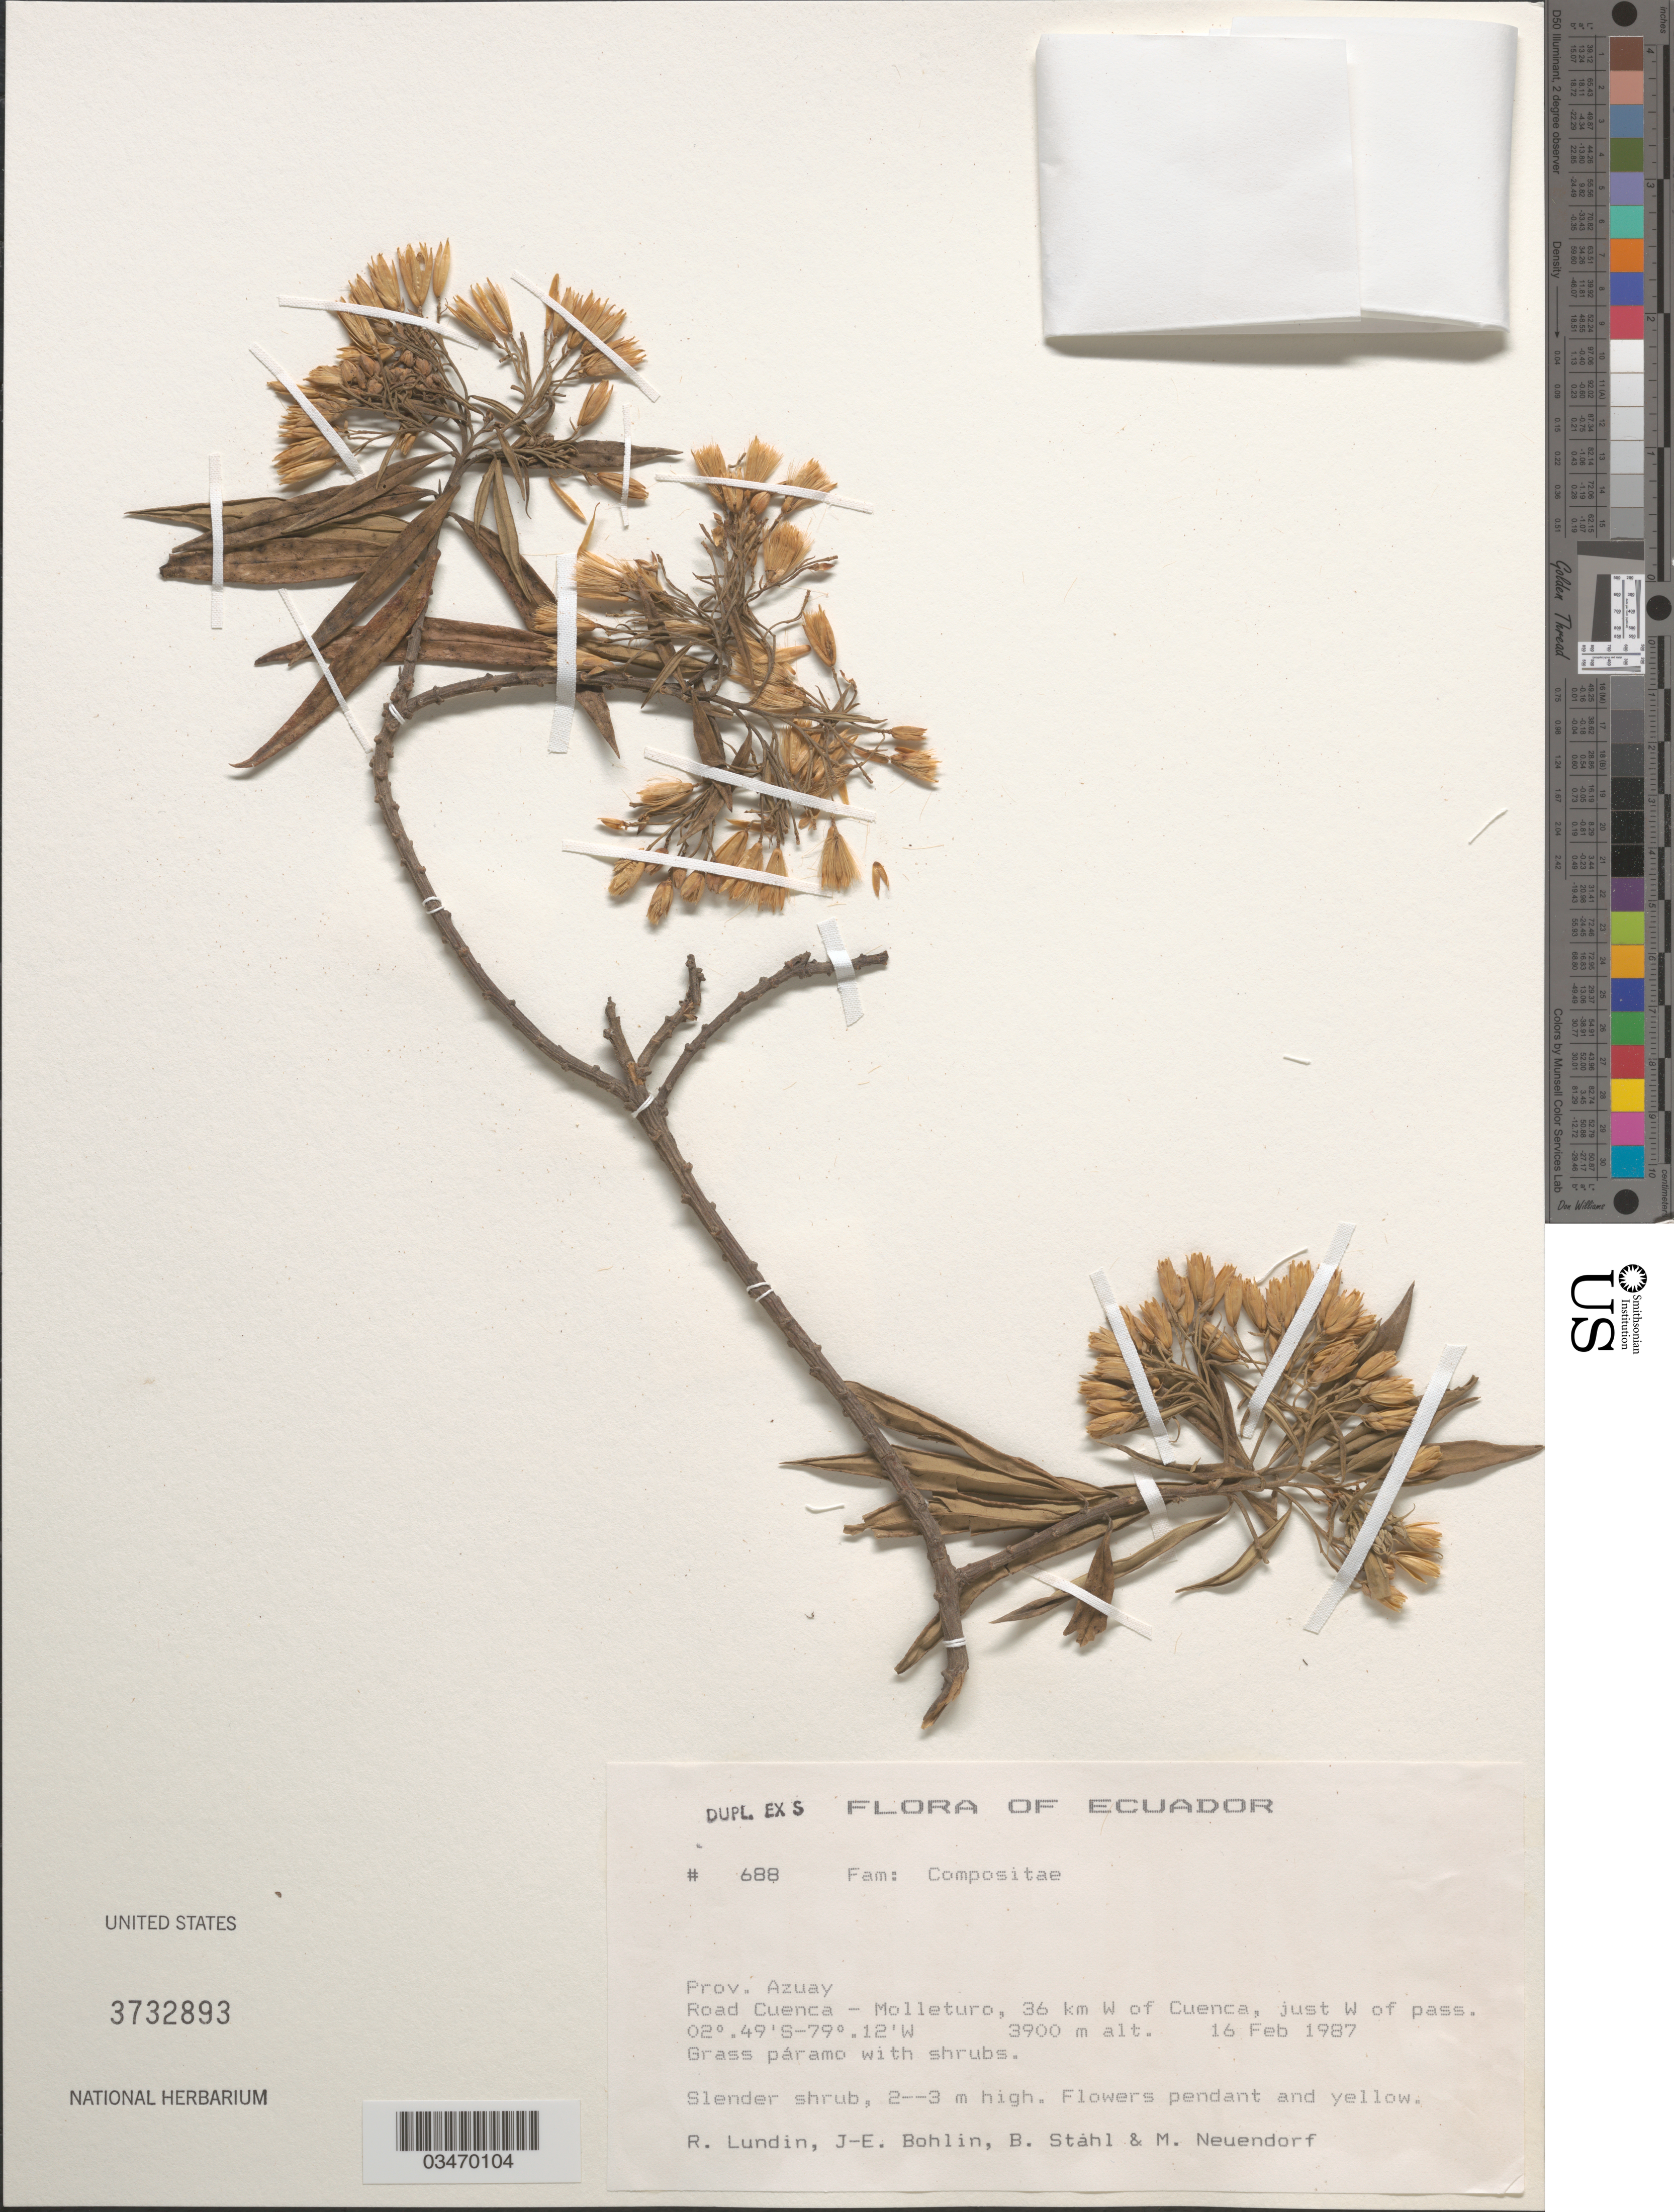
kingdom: Plantae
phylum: Tracheophyta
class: Magnoliopsida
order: Asterales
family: Asteraceae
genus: Trixis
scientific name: Trixis sp.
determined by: Ávila C., Fabio Andrés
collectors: R. Lundin, J. E. Bohlin, B. Ståhl & M. Neuendorf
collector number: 688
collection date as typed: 16 Feb 1987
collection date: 1987-02-16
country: Ecuador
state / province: Azuay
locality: Road Cuenca - Molleturo, 36 km W of Cuenca, just W of pass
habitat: Grass paramo with shrubs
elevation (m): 3900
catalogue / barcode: US 3732893